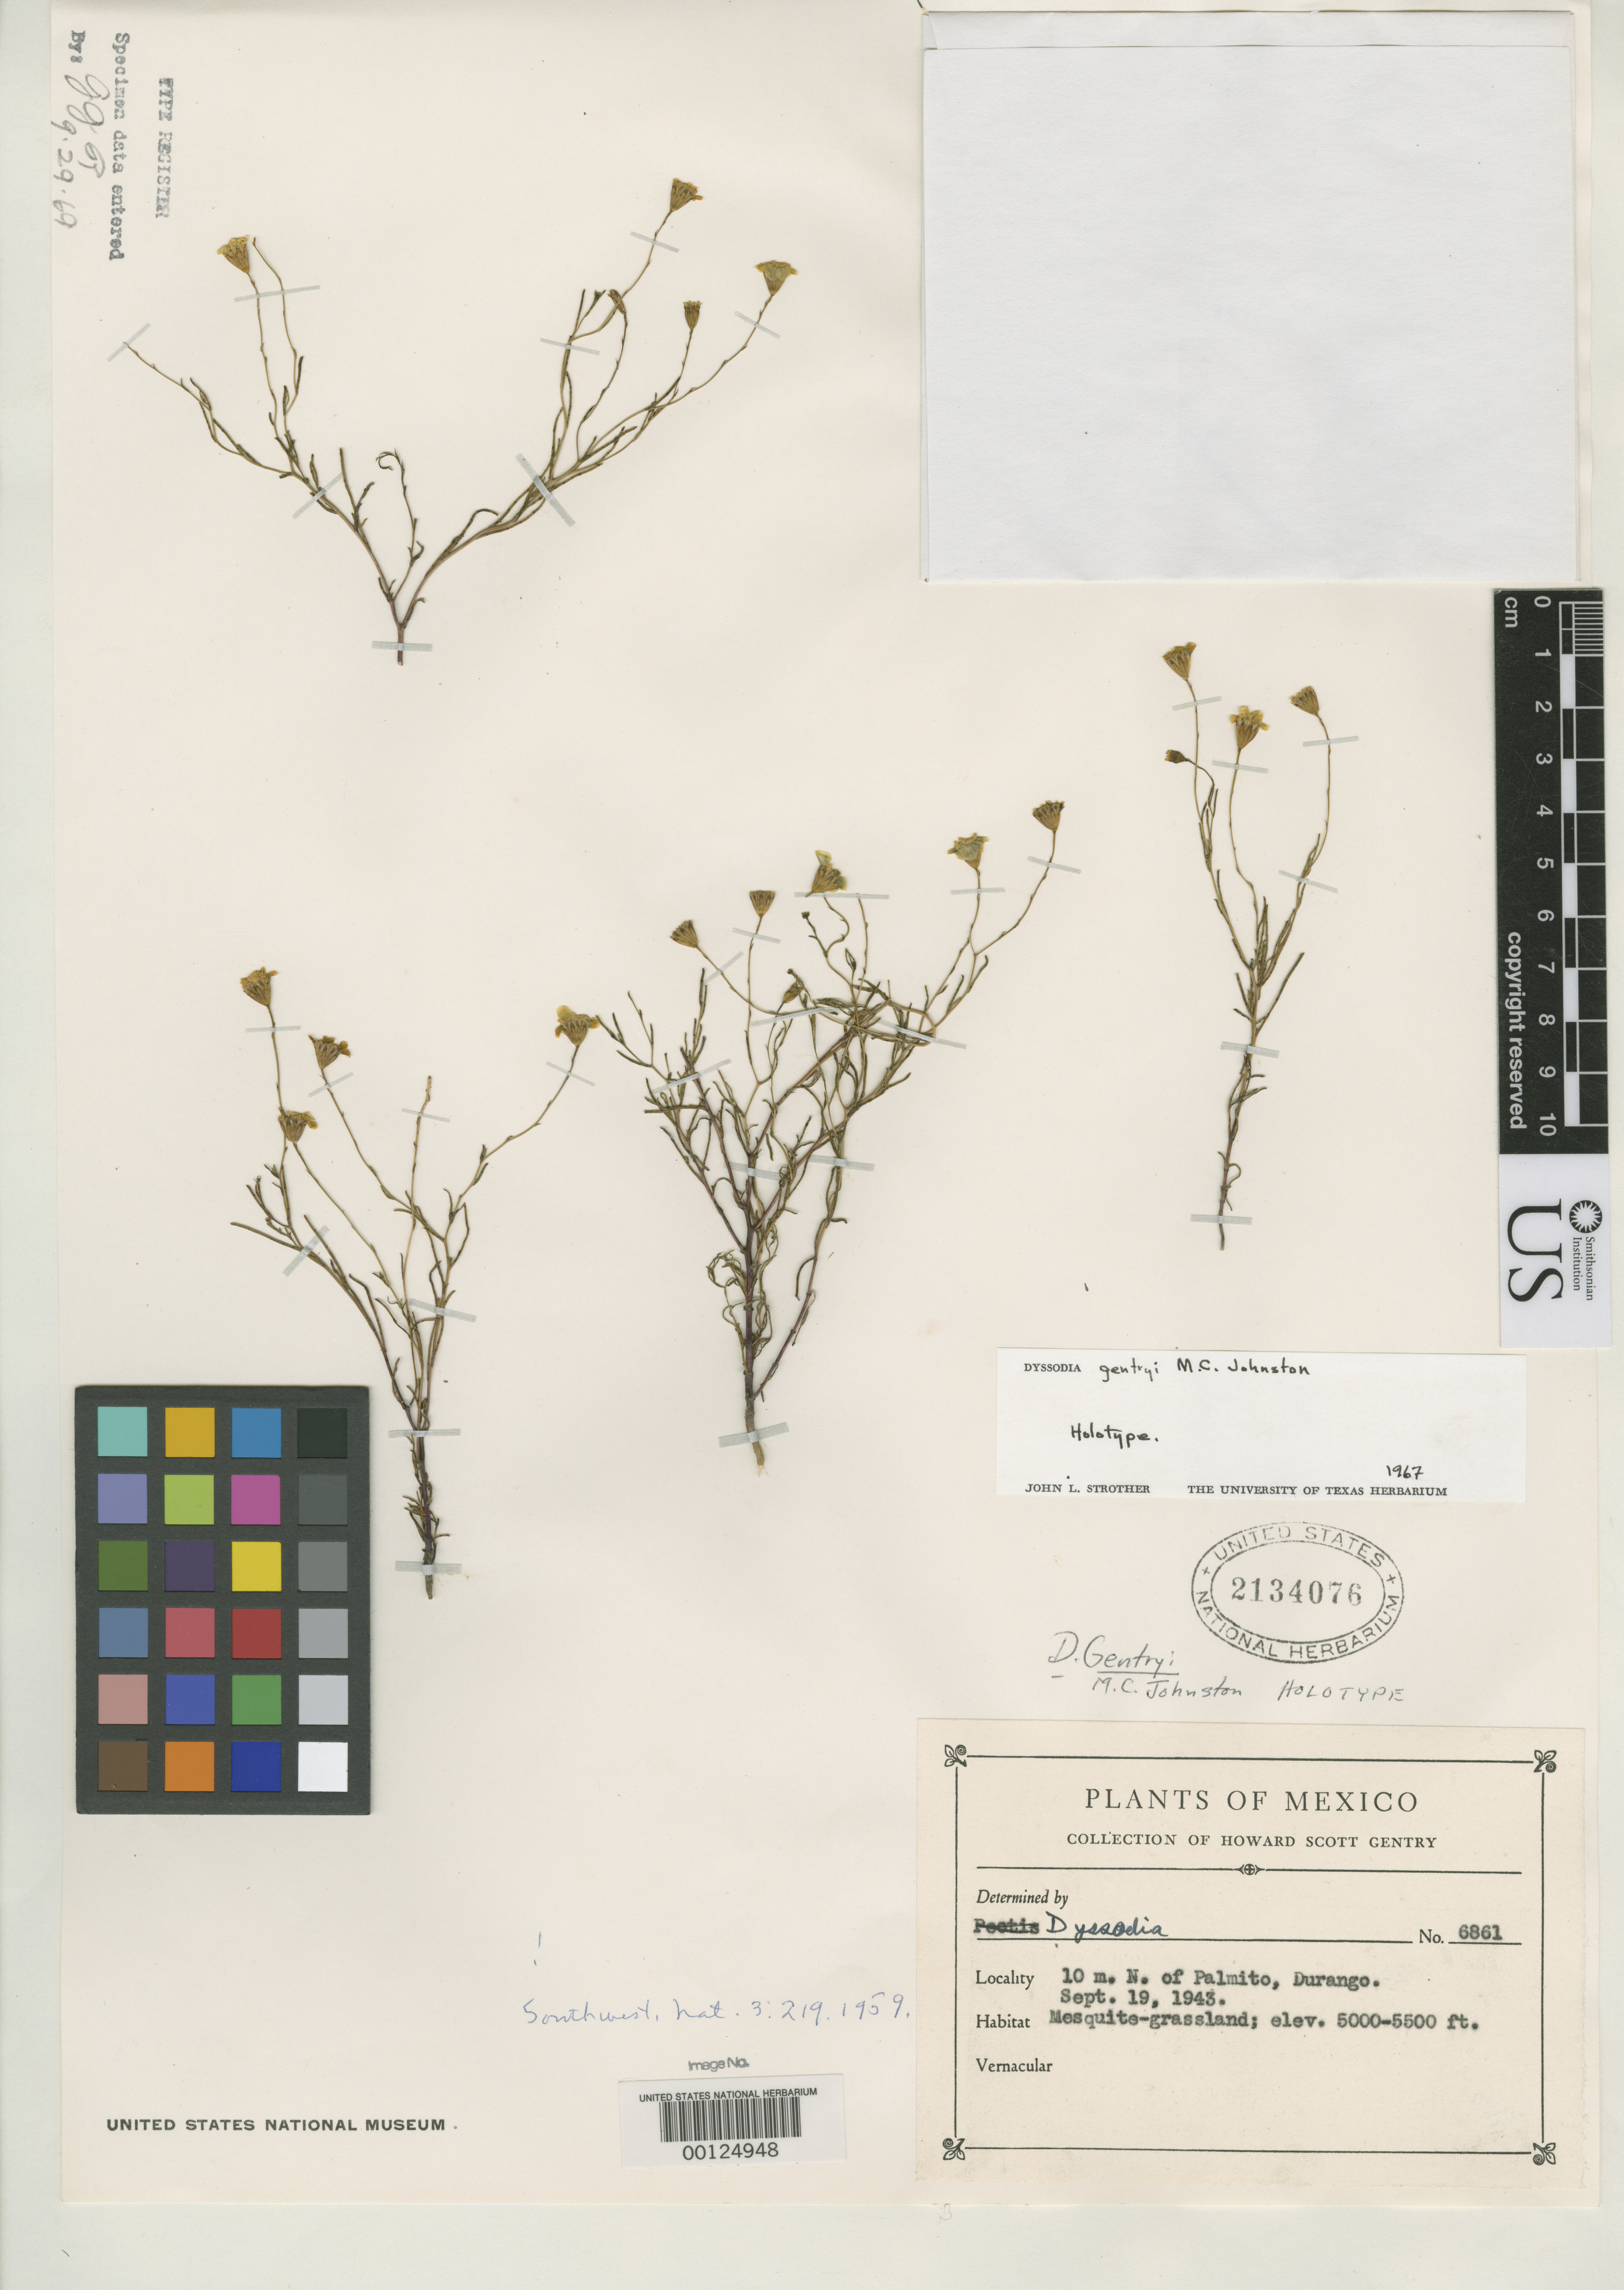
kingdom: Plantae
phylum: Tracheophyta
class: Magnoliopsida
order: Asterales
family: Asteraceae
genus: Dyssodia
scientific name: Dyssodia gentryi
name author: M.C. Johnst.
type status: Holotype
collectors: H. S. Gentry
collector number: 6861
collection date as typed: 19 Sep 1943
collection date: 1943-09-19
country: Mexico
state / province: Durango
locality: Palmito.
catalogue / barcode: US 2134076